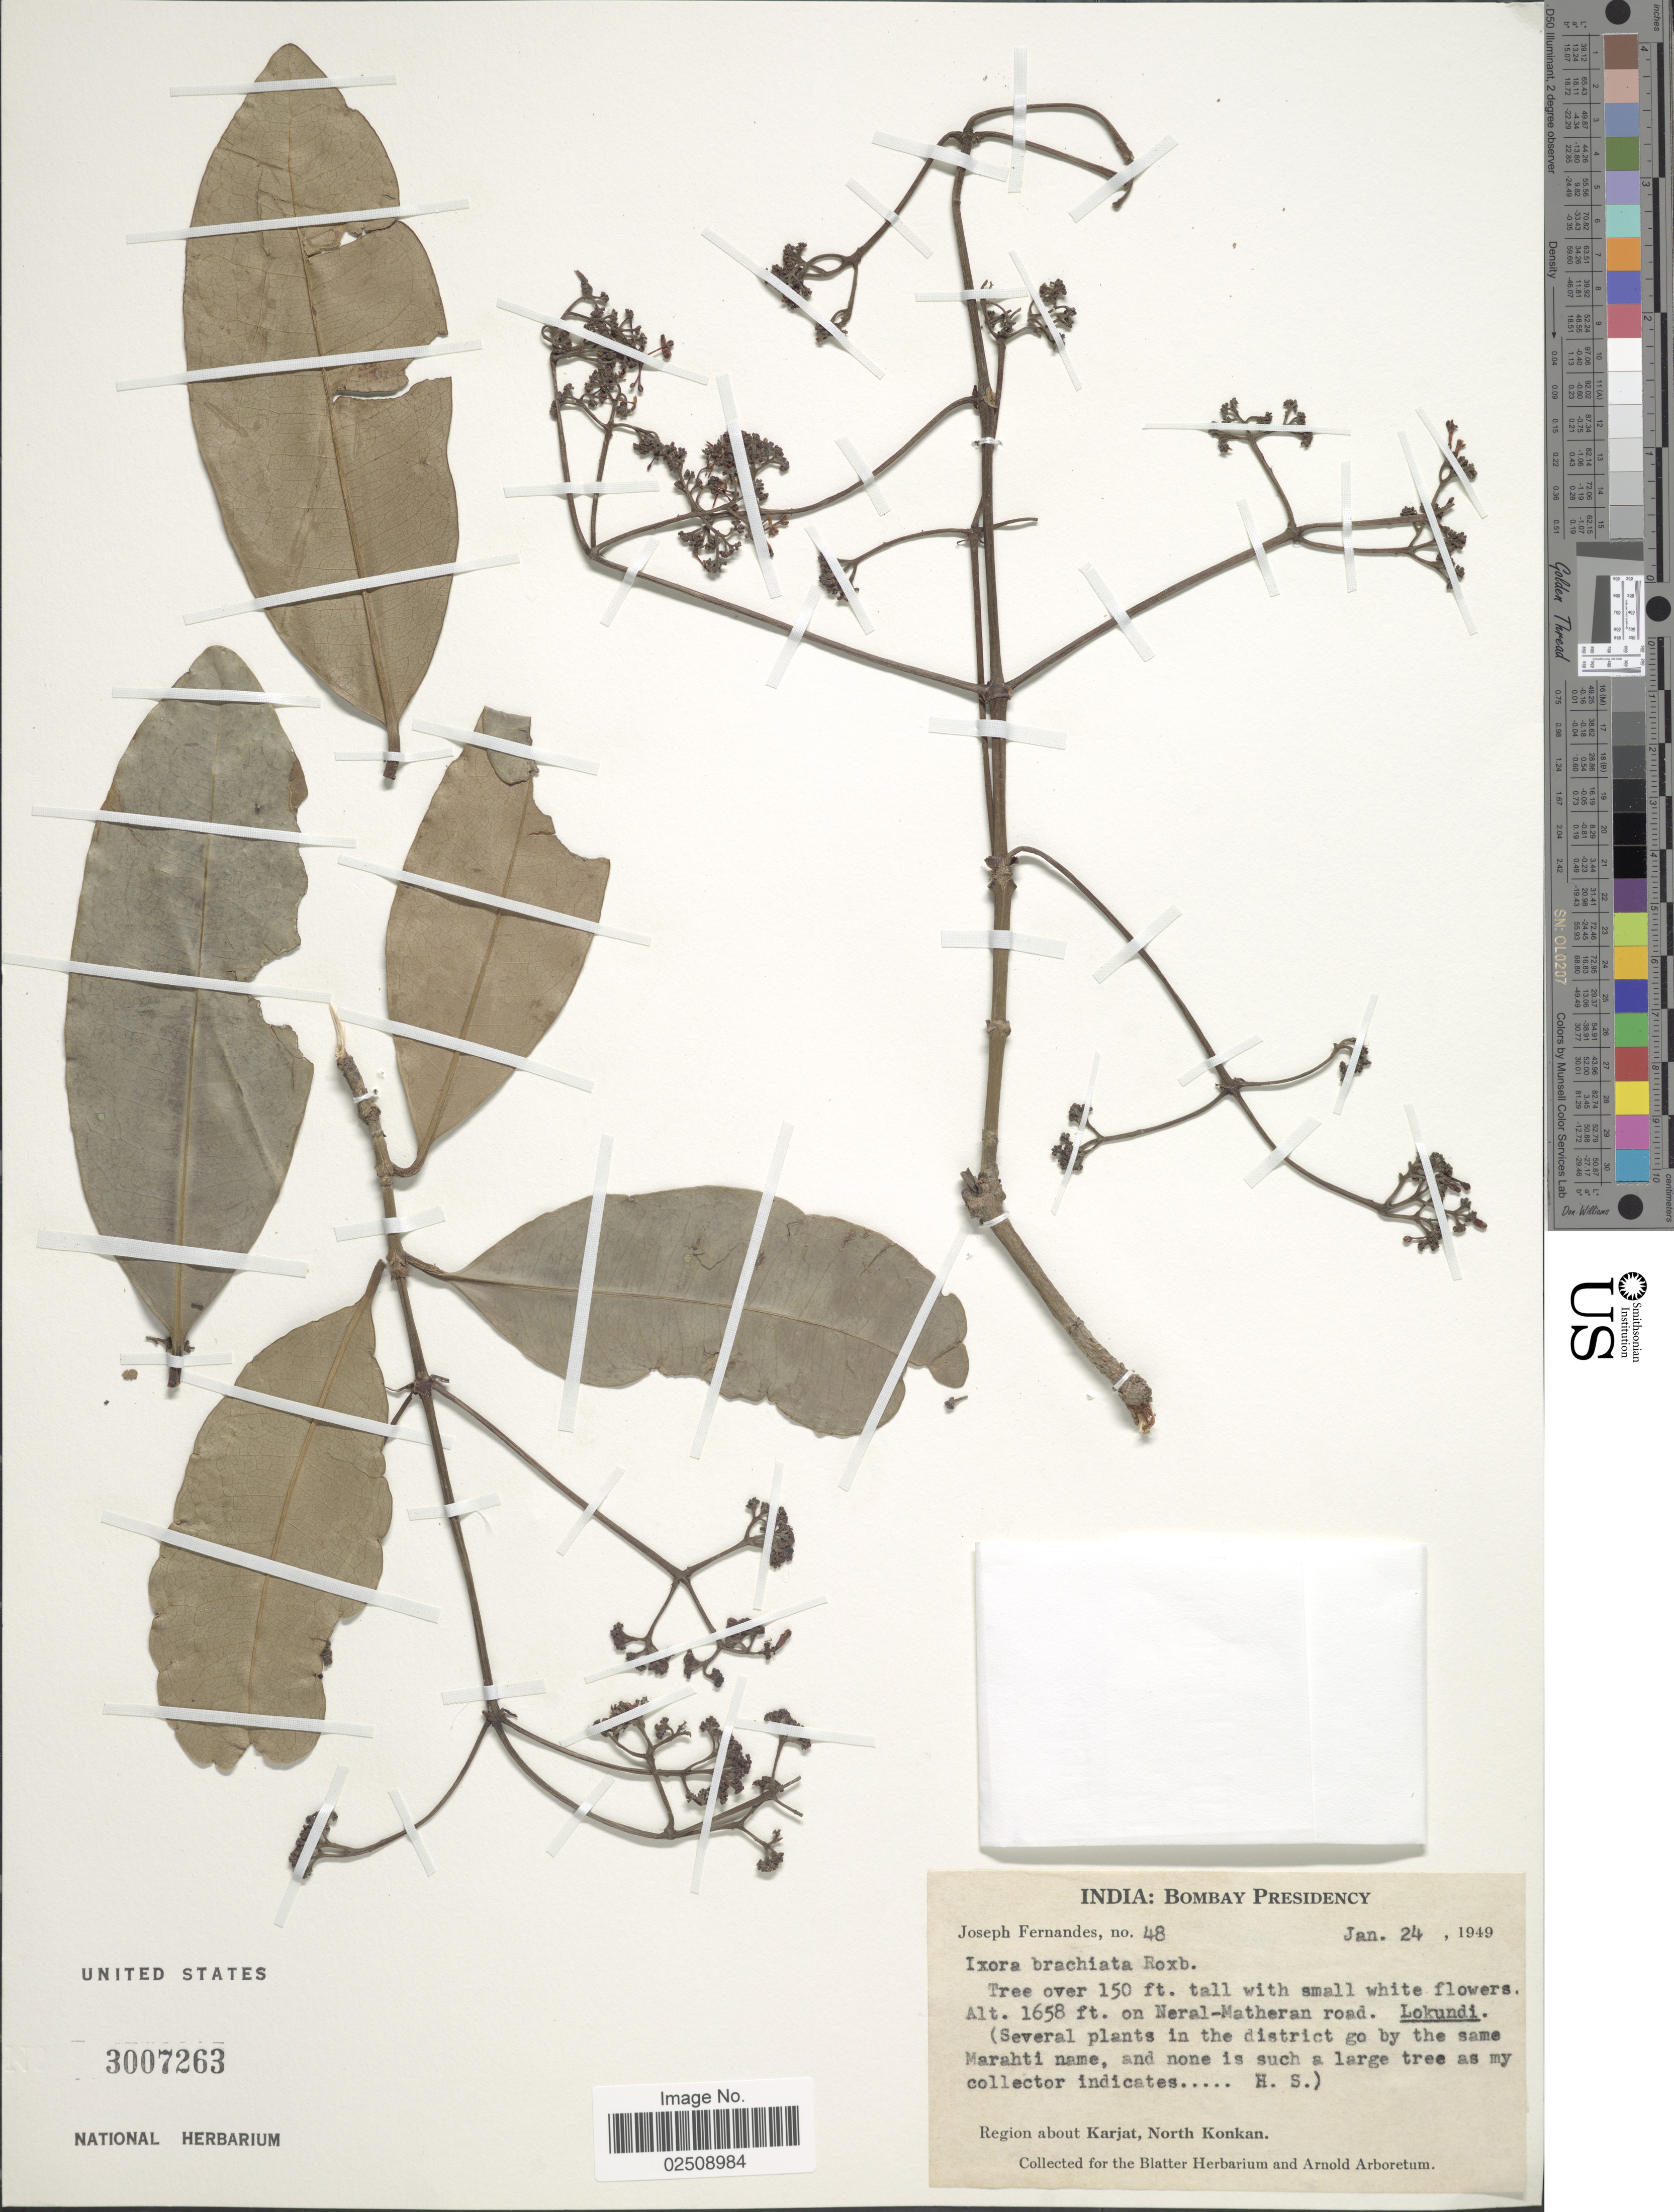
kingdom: Plantae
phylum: Tracheophyta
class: Magnoliopsida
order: Gentianales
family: Rubiaceae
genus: Ixora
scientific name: Ixora brachiata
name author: Roxb.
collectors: J. Fernandes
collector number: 48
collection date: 1949-01-24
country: India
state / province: Maharashtra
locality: Bombay Presidency. On Neral-Matheran road. Region about Karjat, North Konkan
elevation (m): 505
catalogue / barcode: US 3007263